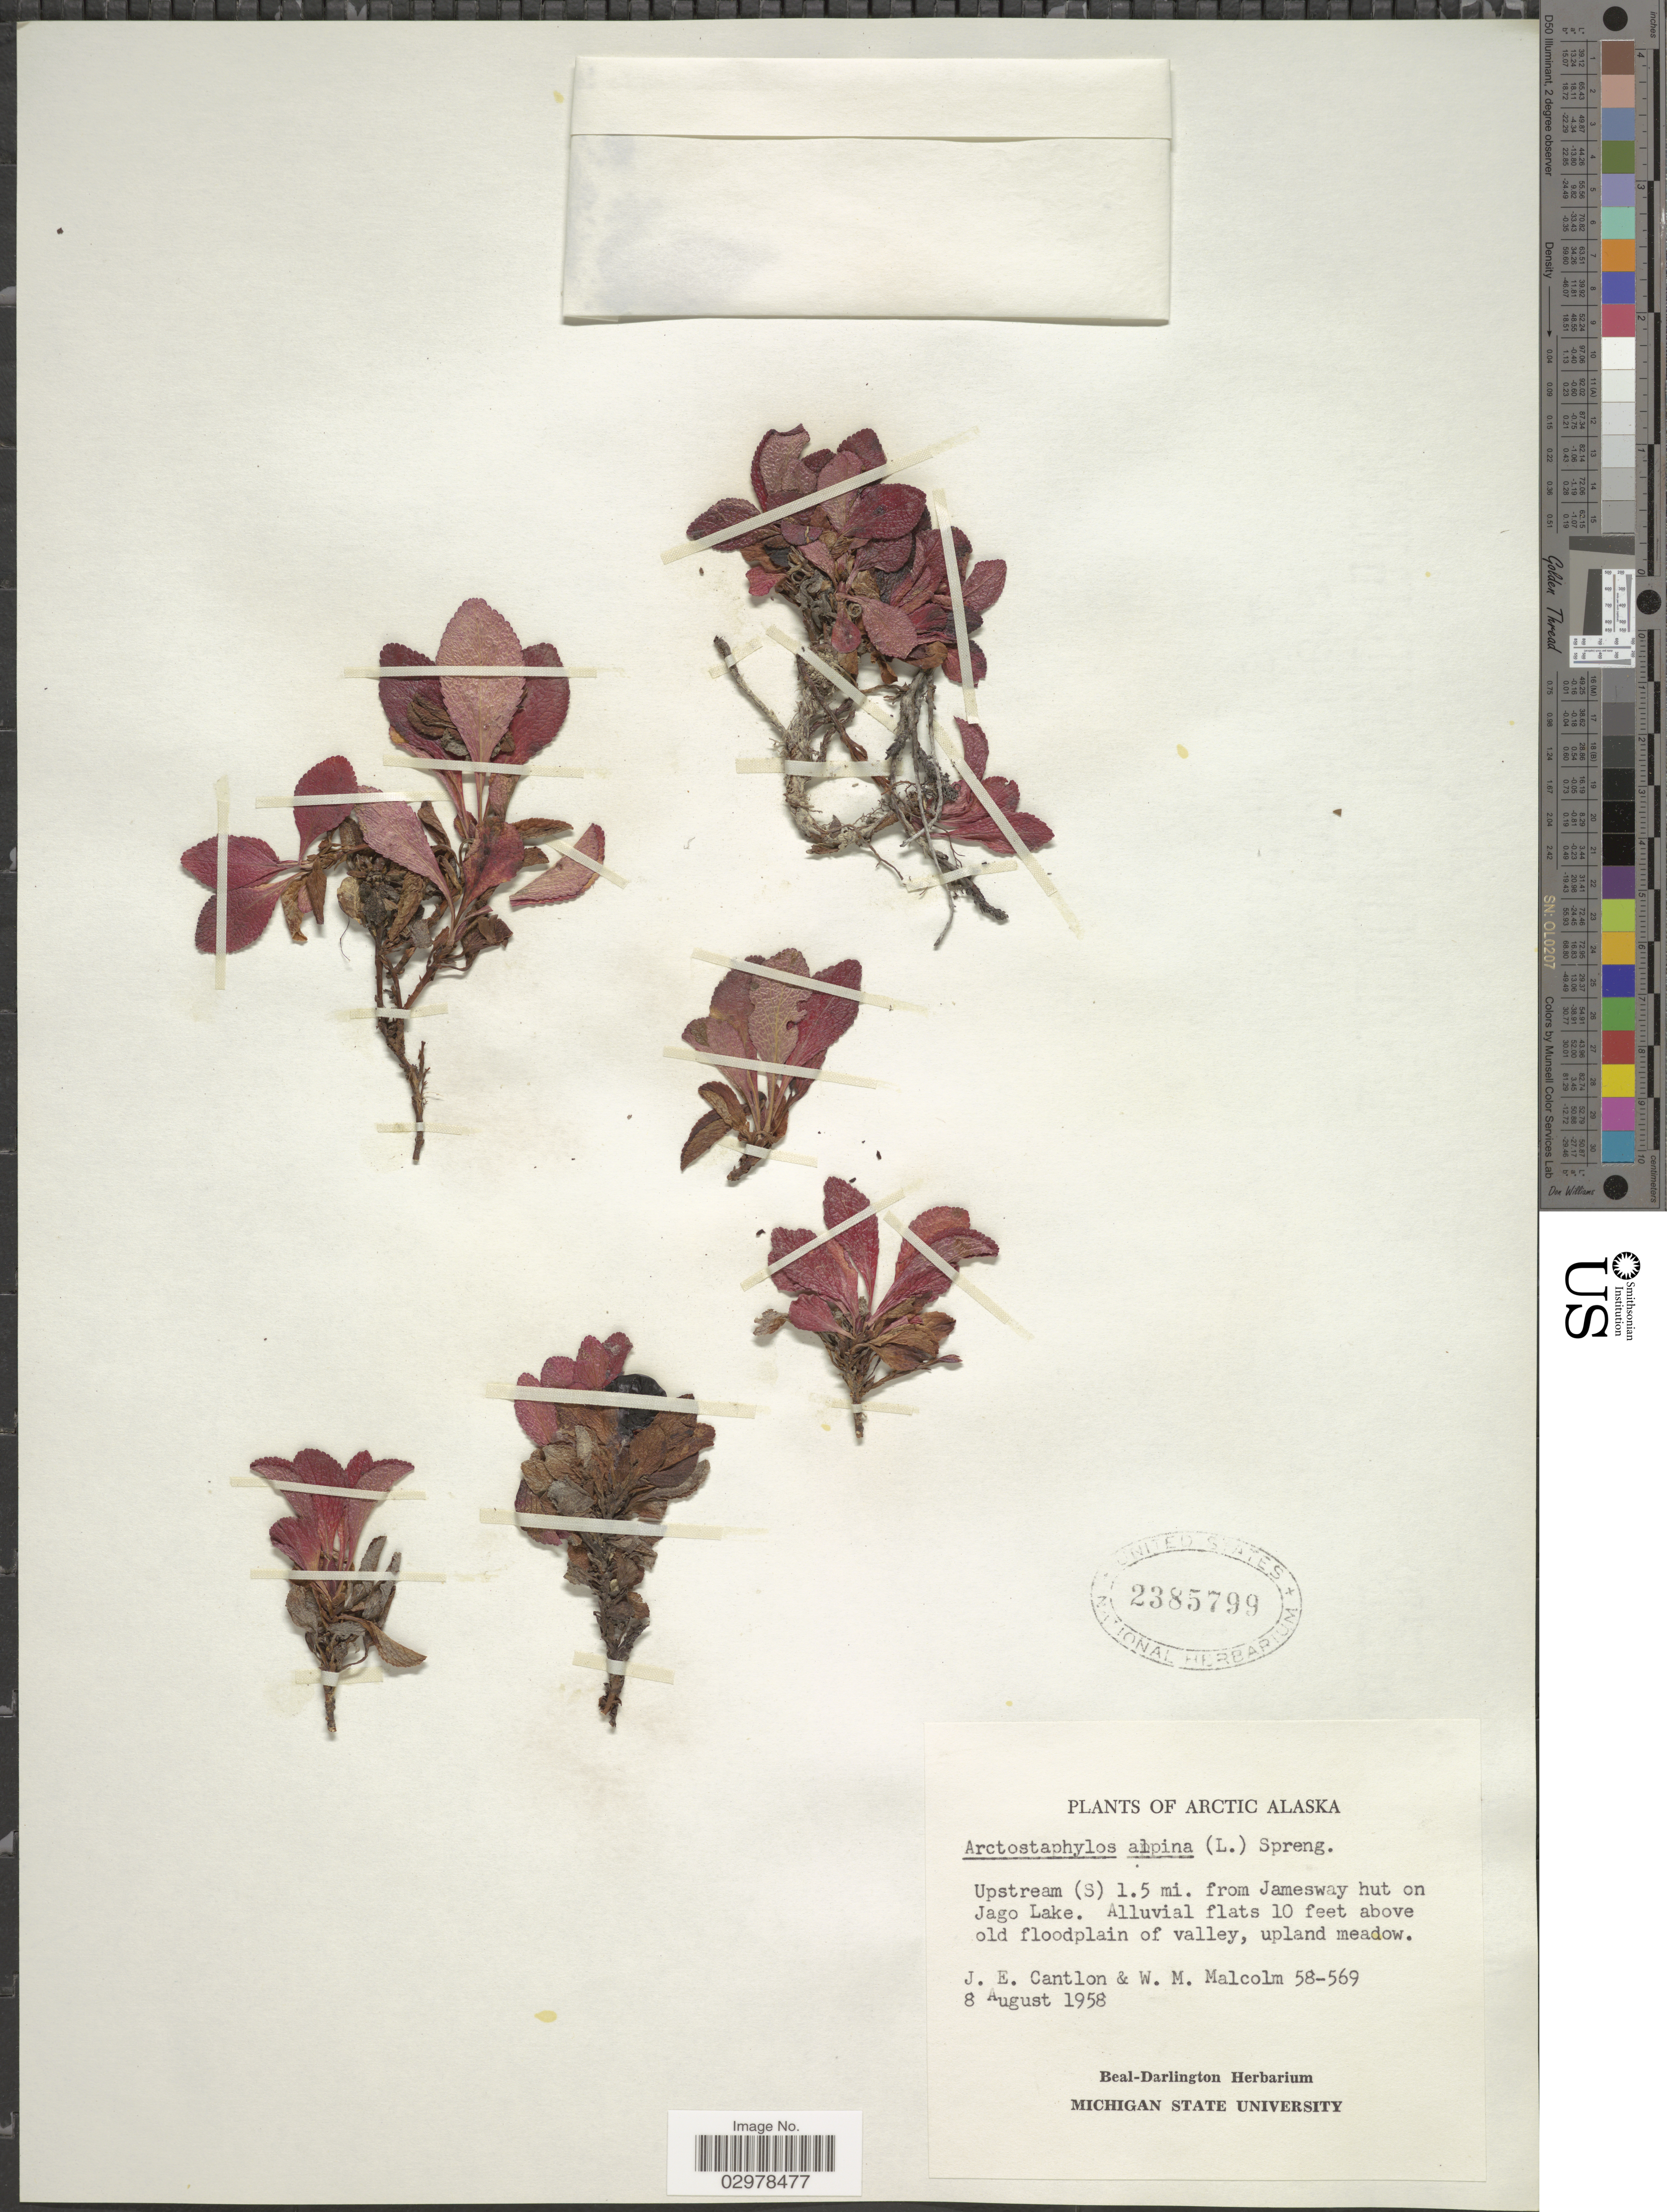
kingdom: Plantae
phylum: Tracheophyta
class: Magnoliopsida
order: Ericales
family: Ericaceae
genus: Arctostaphylos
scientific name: Arctostaphylos alpina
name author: (L.) Spreng.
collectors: J. Cantlon & W. Malcolm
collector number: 58-569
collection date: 1958-08-08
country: United States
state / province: Alaska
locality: Arctic Alaska, Upstream (S) 1.5 mi. from Jamesway hut on Jago Lake, Alluvial flats 10 feet above old floodplain of valley, upland meadow.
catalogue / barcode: US 2385799